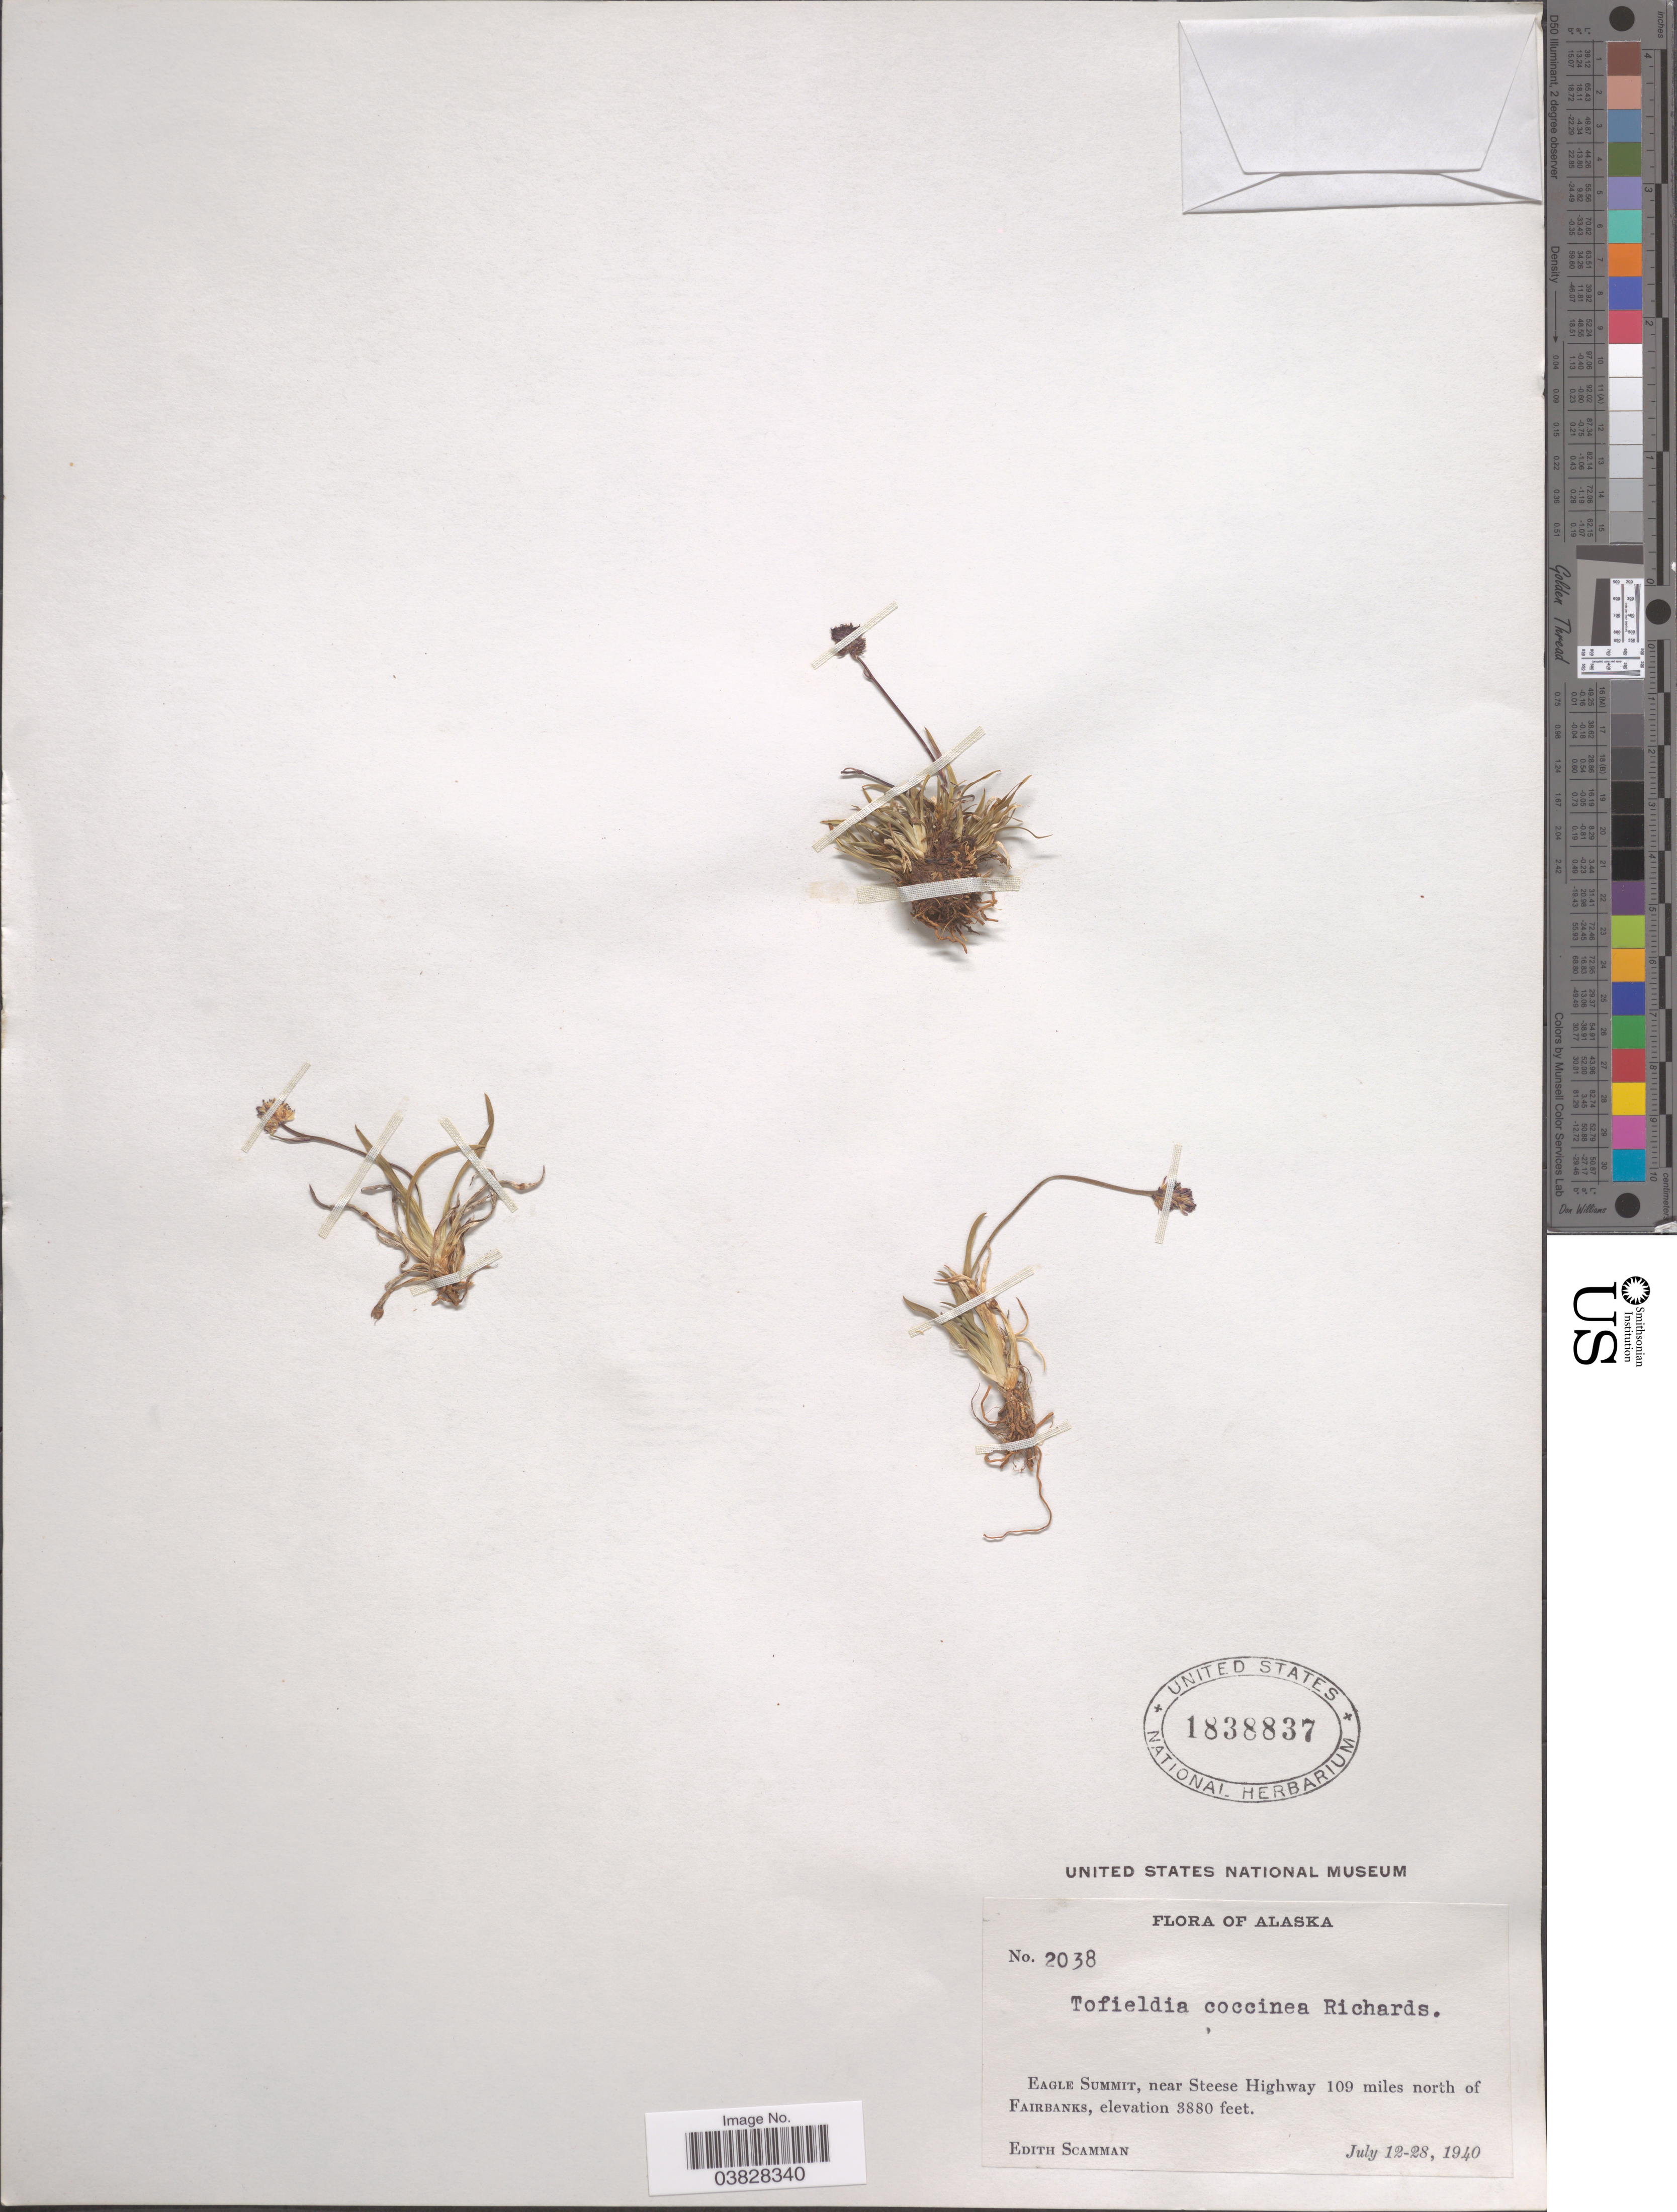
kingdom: Plantae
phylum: Tracheophyta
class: Liliopsida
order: Alismatales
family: Tofieldiaceae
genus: Tofieldia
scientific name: Tofieldia coccinea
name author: Richardson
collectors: E. Scamman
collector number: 2038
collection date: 1940-07-12/1940-07-28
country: United States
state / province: Alaska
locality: Eagle Summit, near Steese Highway 109 miles north of Fairbanks.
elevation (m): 1183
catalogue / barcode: US 1838837